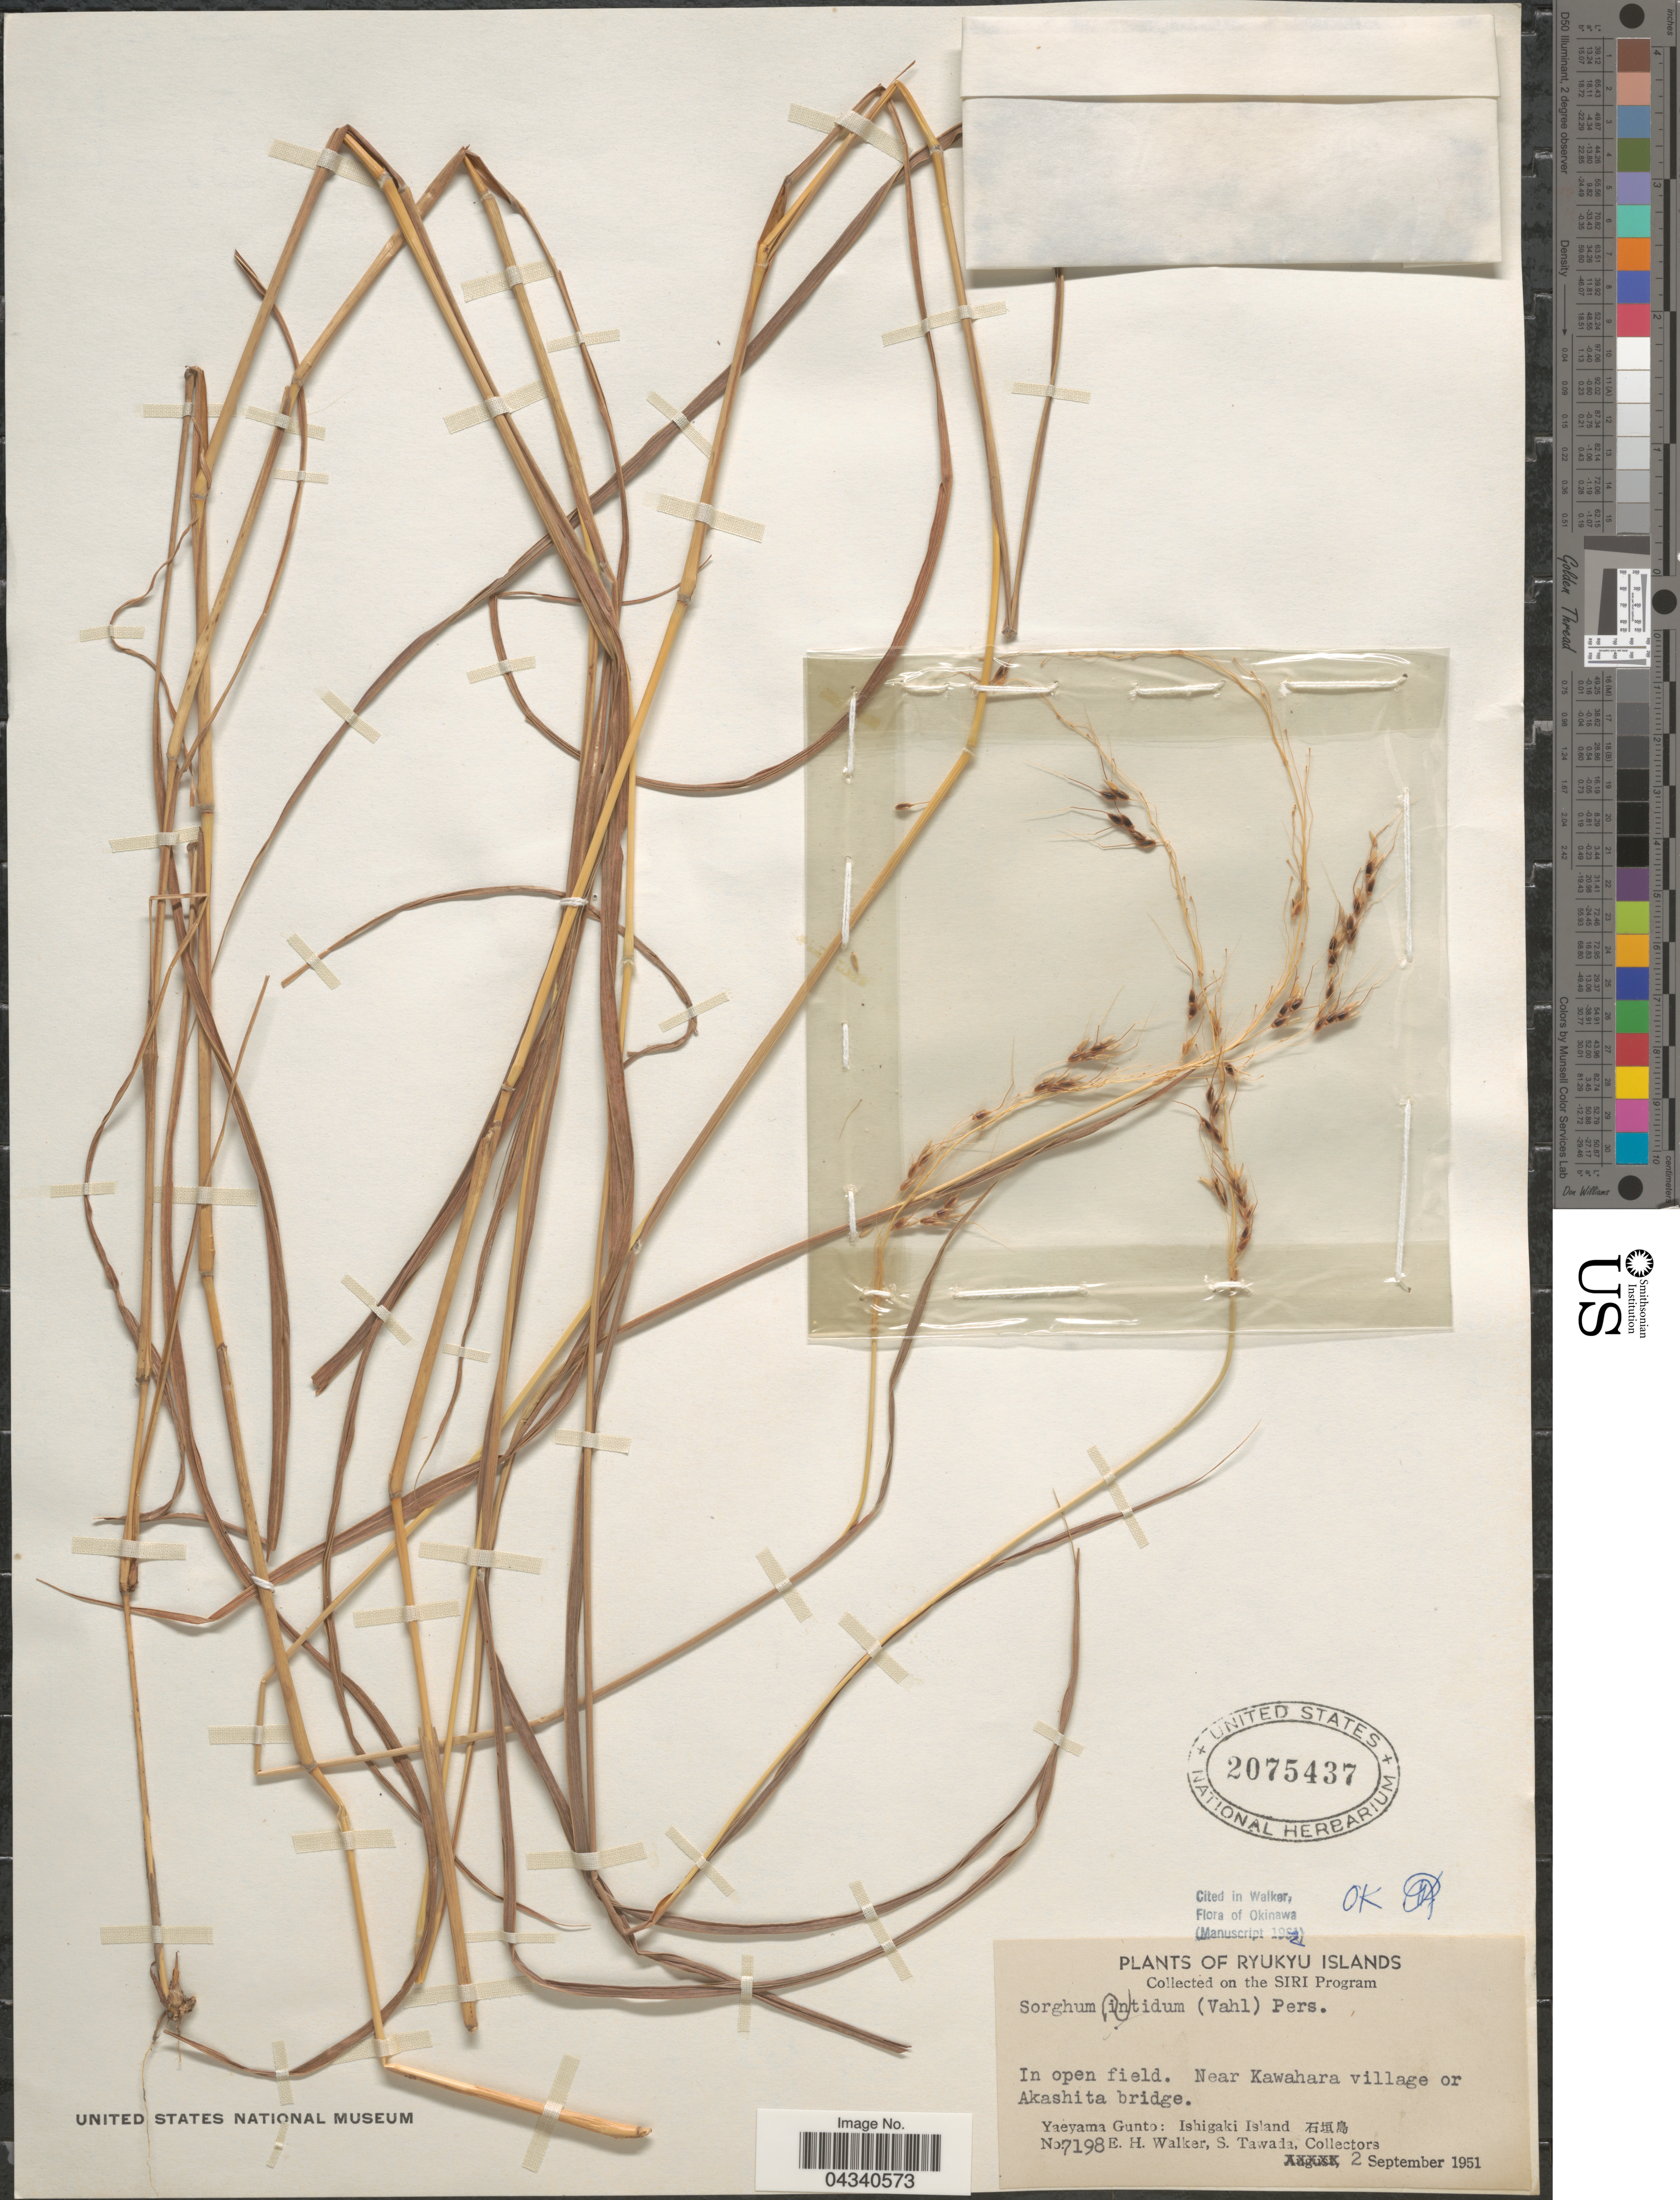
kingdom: Plantae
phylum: Tracheophyta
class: Liliopsida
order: Poales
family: Poaceae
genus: Sorghum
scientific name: Sorghum nitidum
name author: (Vahl) Pers.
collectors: E. H. Walker & S. Tawada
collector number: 7198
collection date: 1951-09-02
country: Japan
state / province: Okinawa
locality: Ryukyu Islands. Near Kawahara village or Akashita bridge. Yaeyama Gunto: Ishigaki Island X.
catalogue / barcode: US 2075437